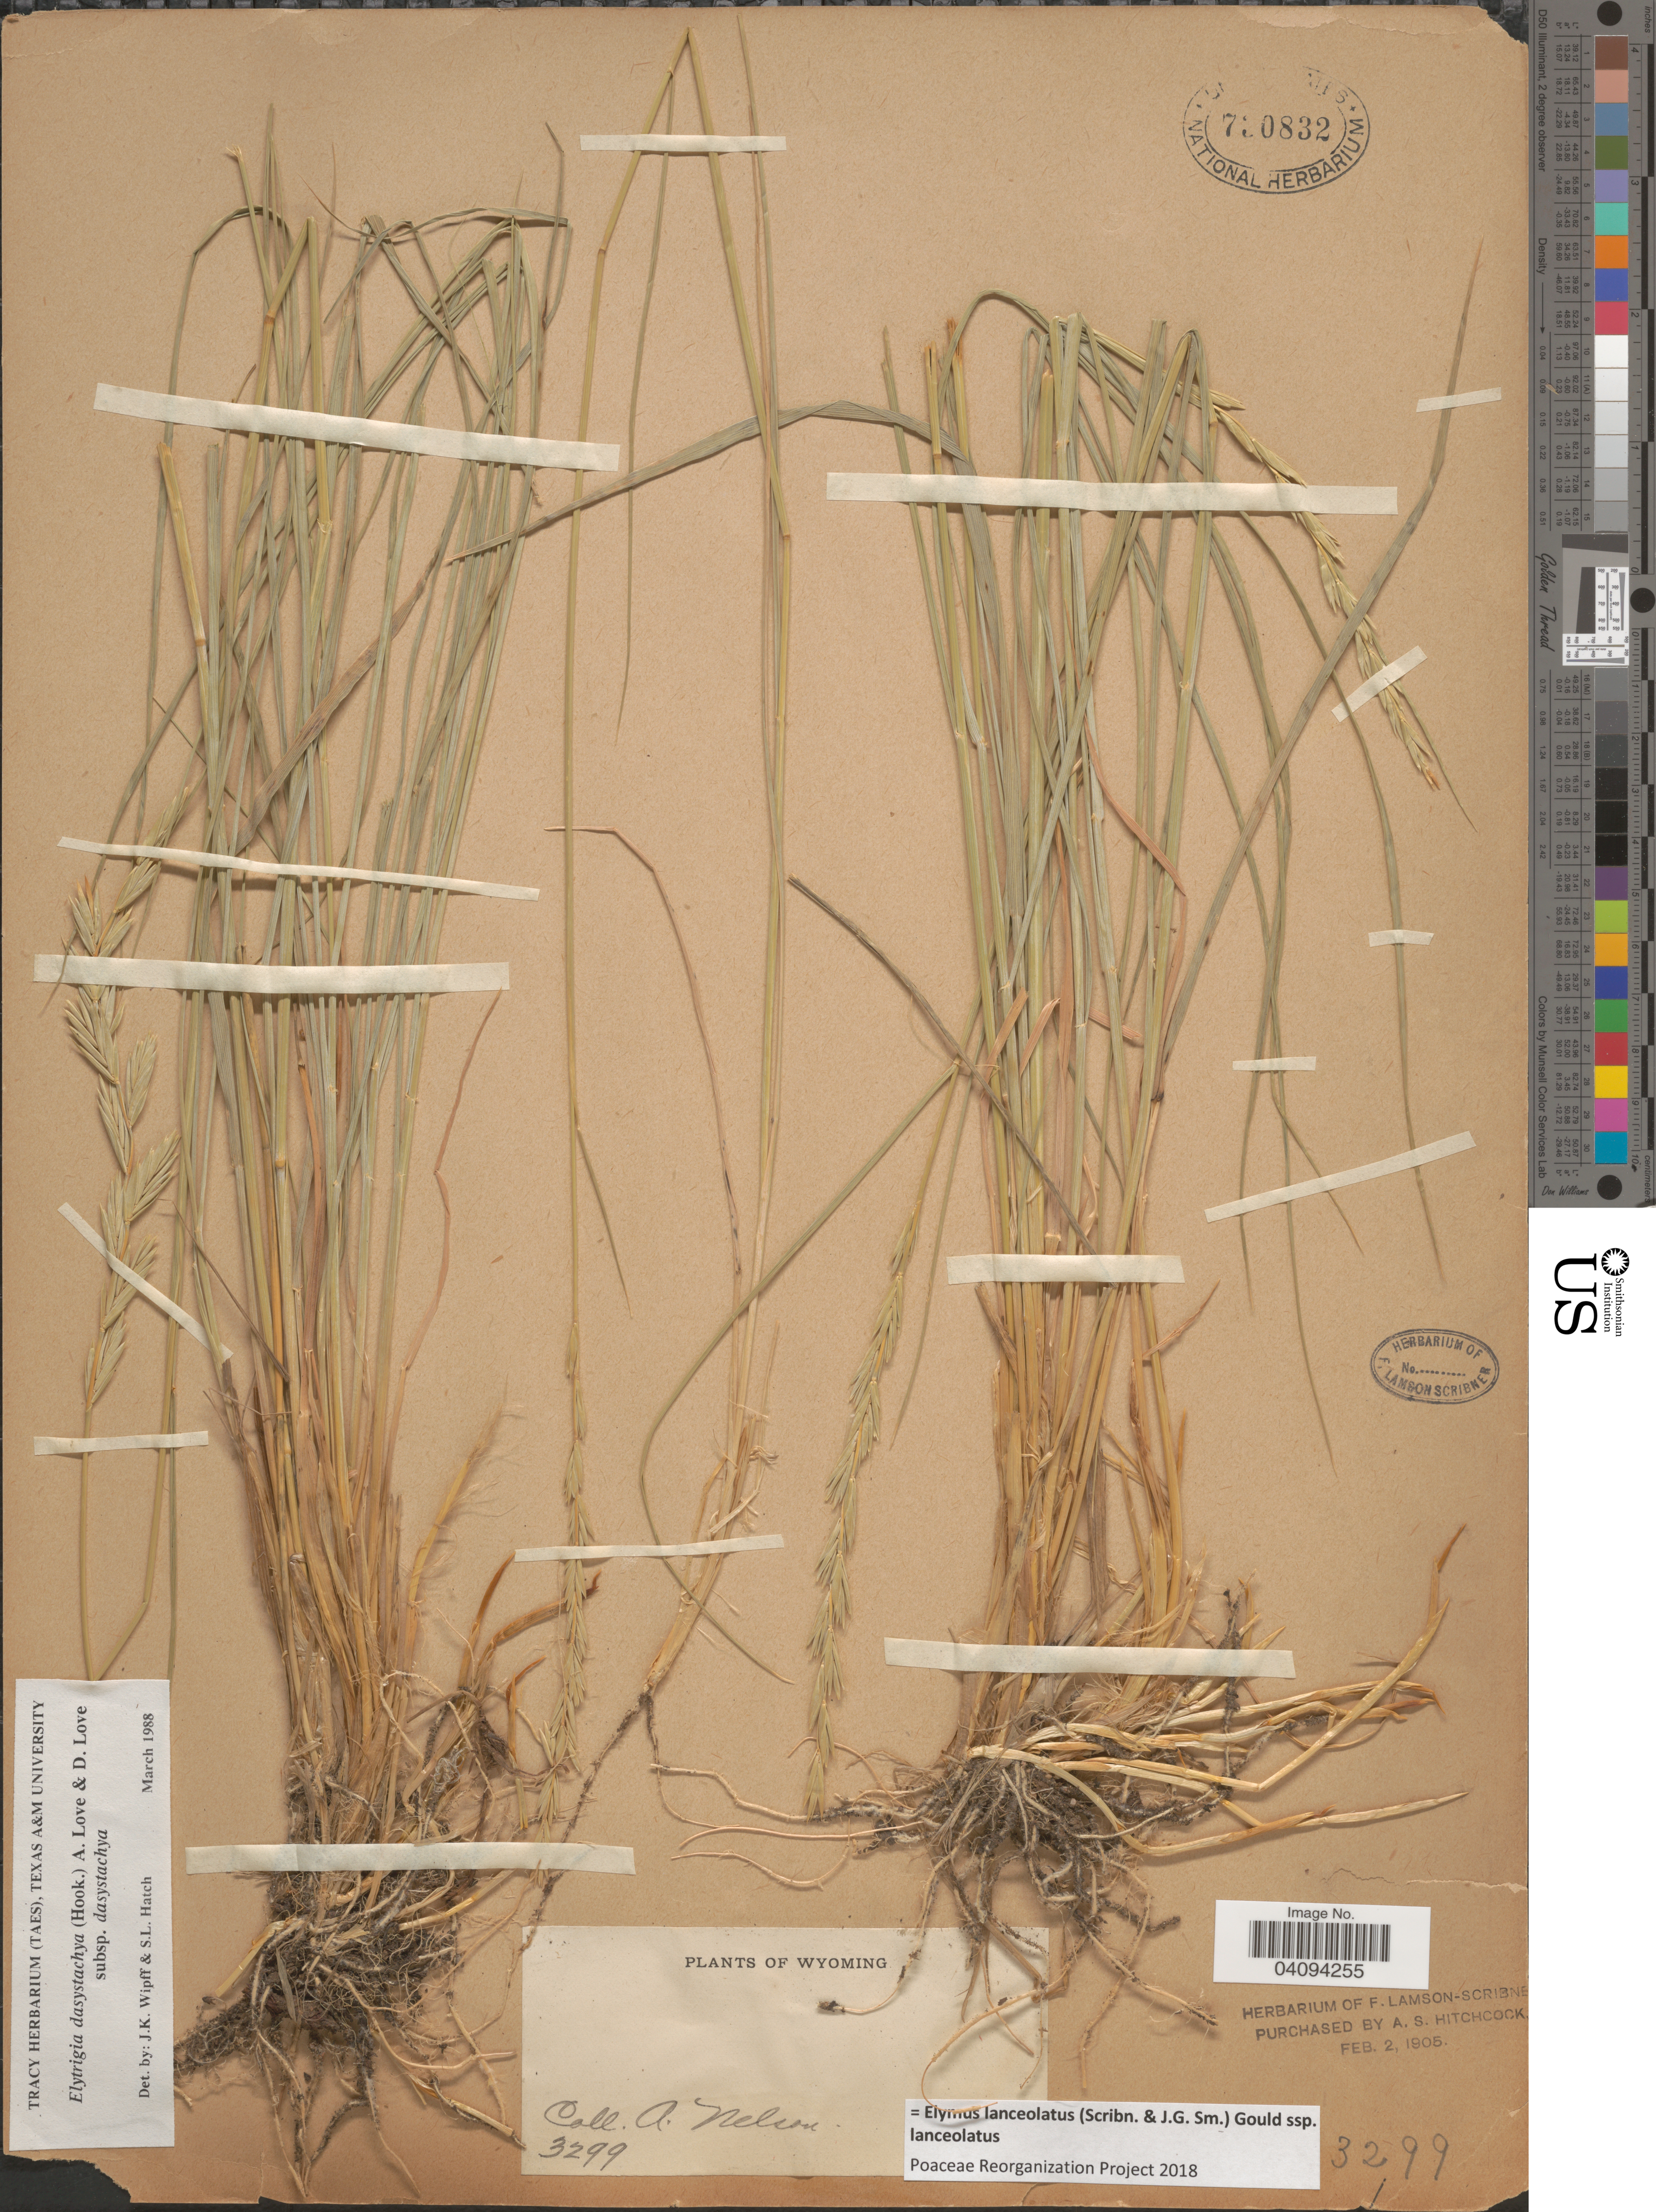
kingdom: Plantae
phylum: Tracheophyta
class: Liliopsida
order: Poales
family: Poaceae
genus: Elymus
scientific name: Elymus lanceolatus subsp. lanceolatus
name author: (Scribn. & J.G. Sm.) Gould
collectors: A. Nelson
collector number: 3299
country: United States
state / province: Wyoming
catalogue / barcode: US 730832